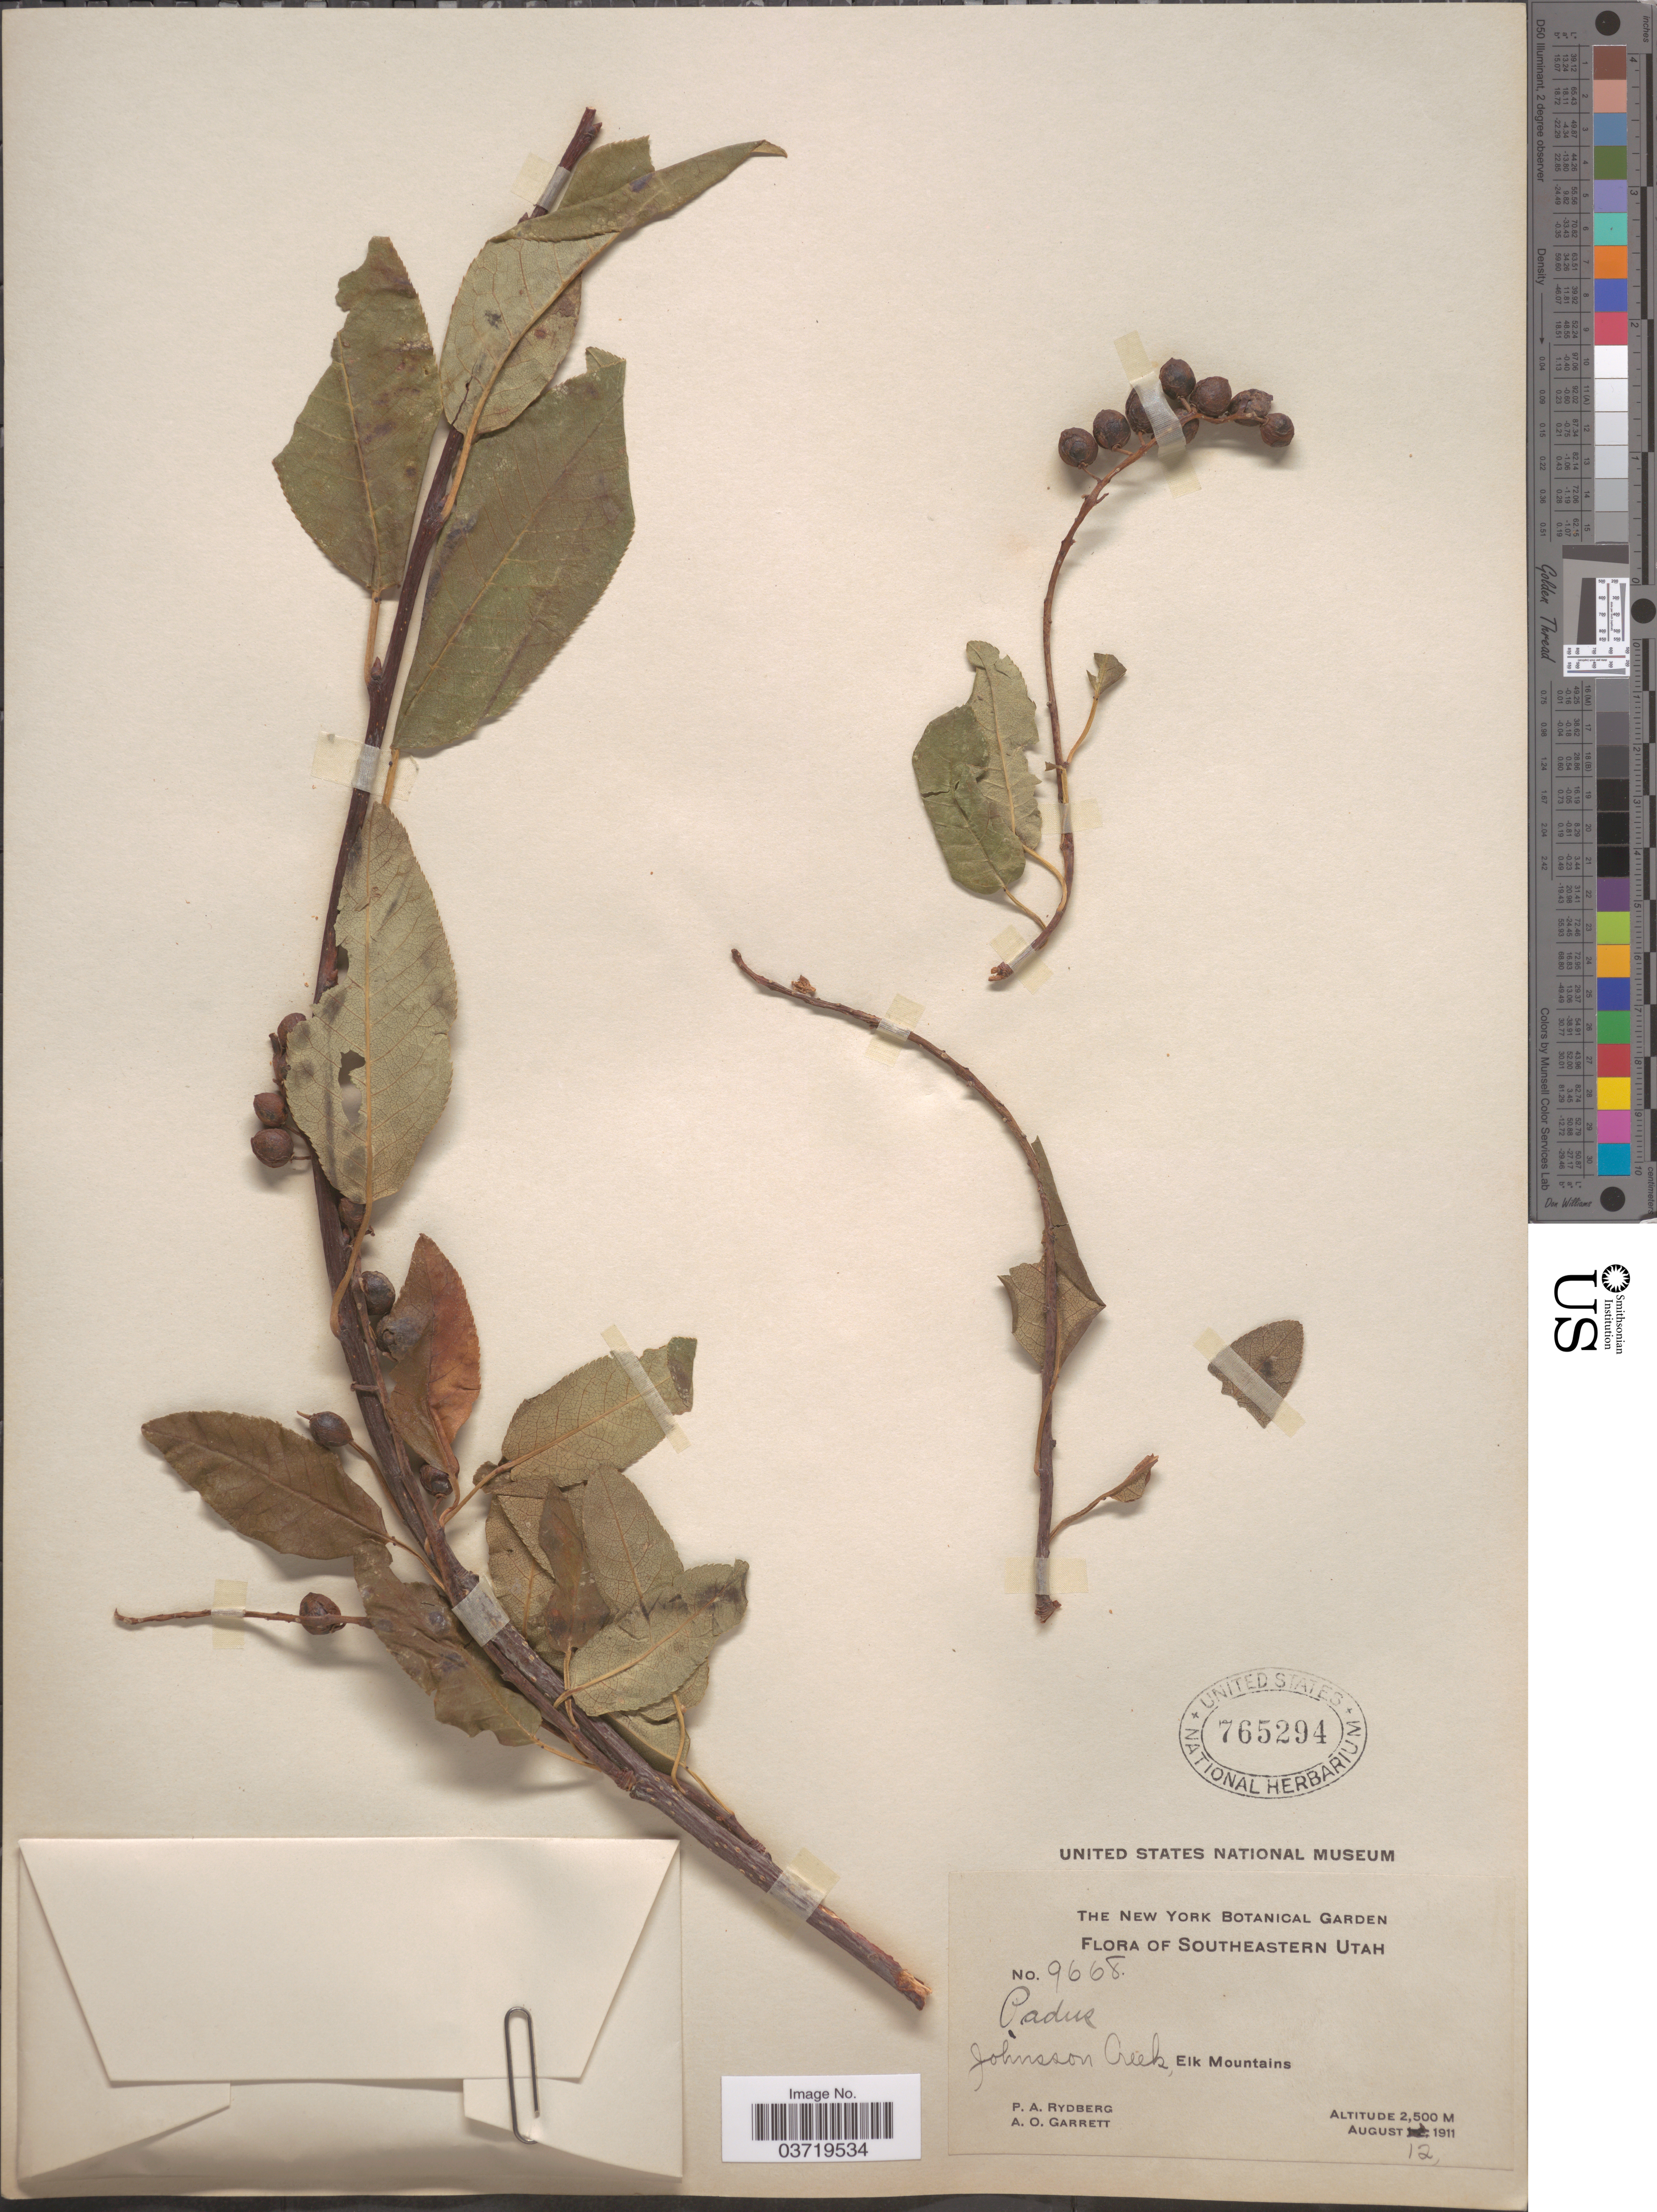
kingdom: Plantae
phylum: Tracheophyta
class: Magnoliopsida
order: Rosales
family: Rosaceae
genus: Prunus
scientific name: Prunus virginiana var. demissa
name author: (Nutt.) Torr.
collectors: P. A. Rydberg & A. O. Garrett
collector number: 9668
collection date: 1911-08-12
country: United States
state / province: Utah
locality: Southeastern Utah. Johnsson Creek, Elk Mountains.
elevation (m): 2500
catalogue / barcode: US 765294